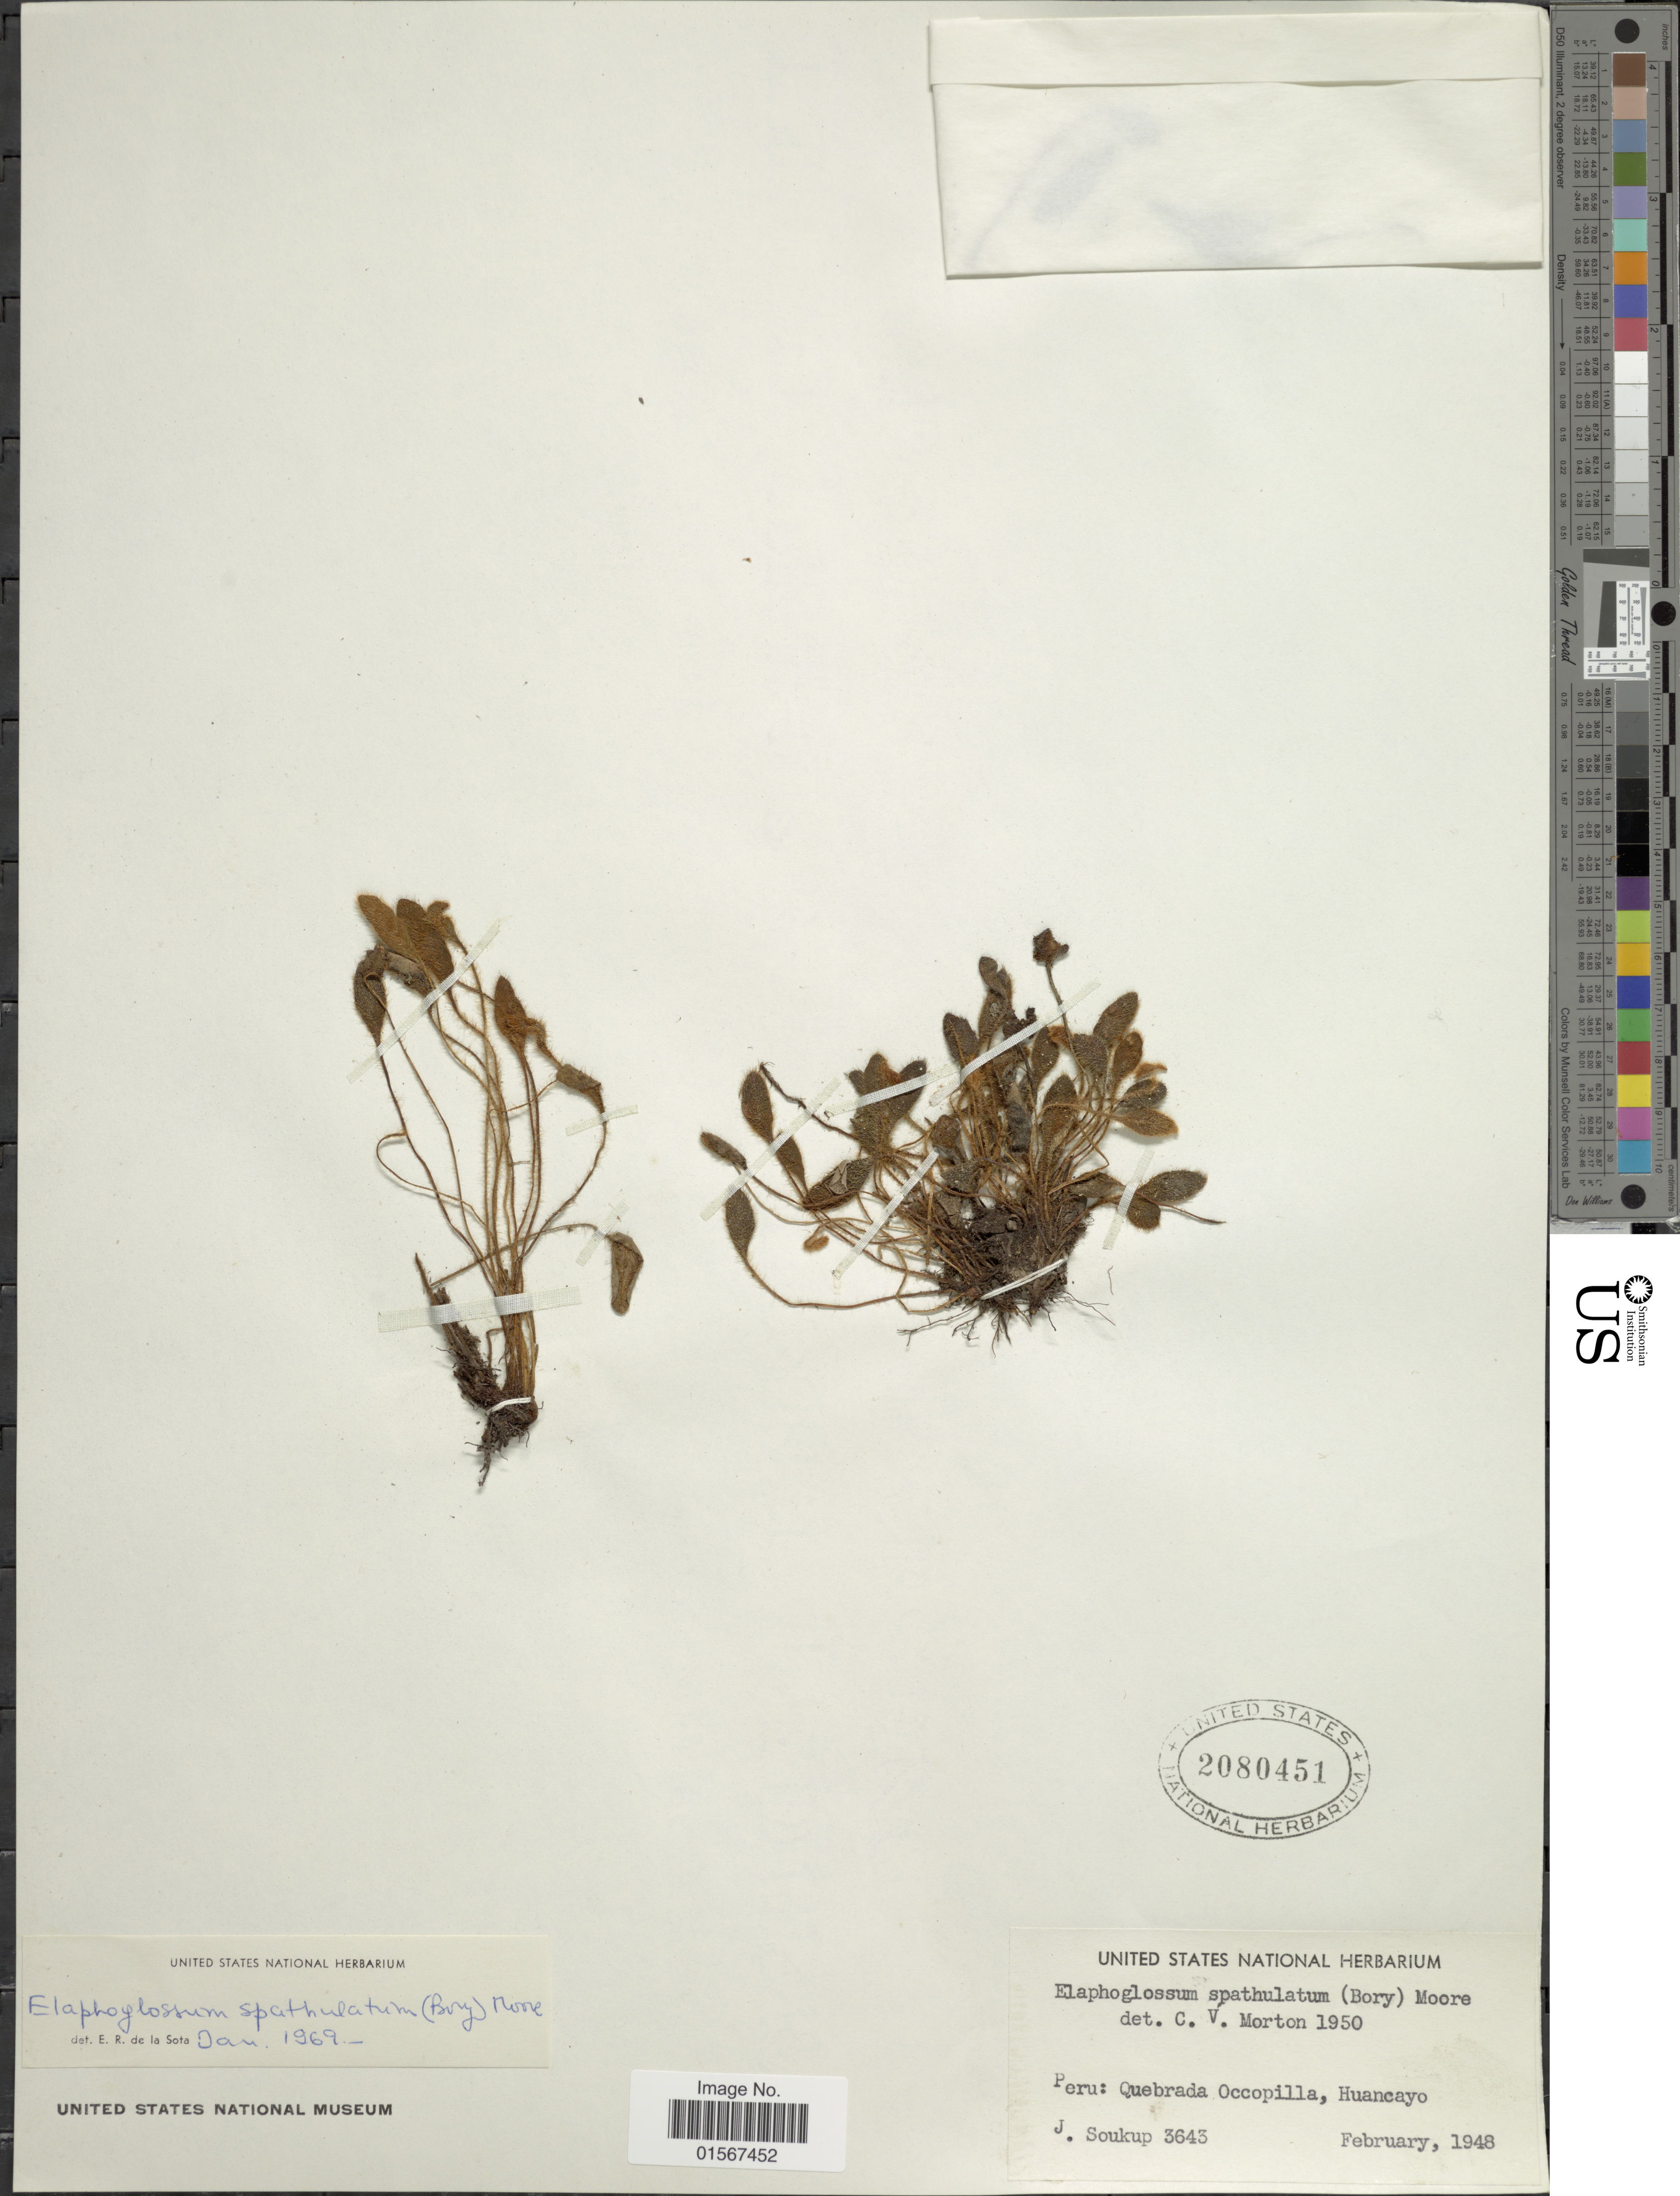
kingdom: Plantae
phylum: Tracheophyta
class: Polypodiopsida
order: Polypodiales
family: Dryopteridaceae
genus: Elaphoglossum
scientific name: Elaphoglossum piloselloides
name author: (C. Presl) T. Moore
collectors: J. Soukup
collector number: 3643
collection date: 1948-02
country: Peru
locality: Peru: Quebrada Occopilla, Huancayo.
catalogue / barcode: US 2080451